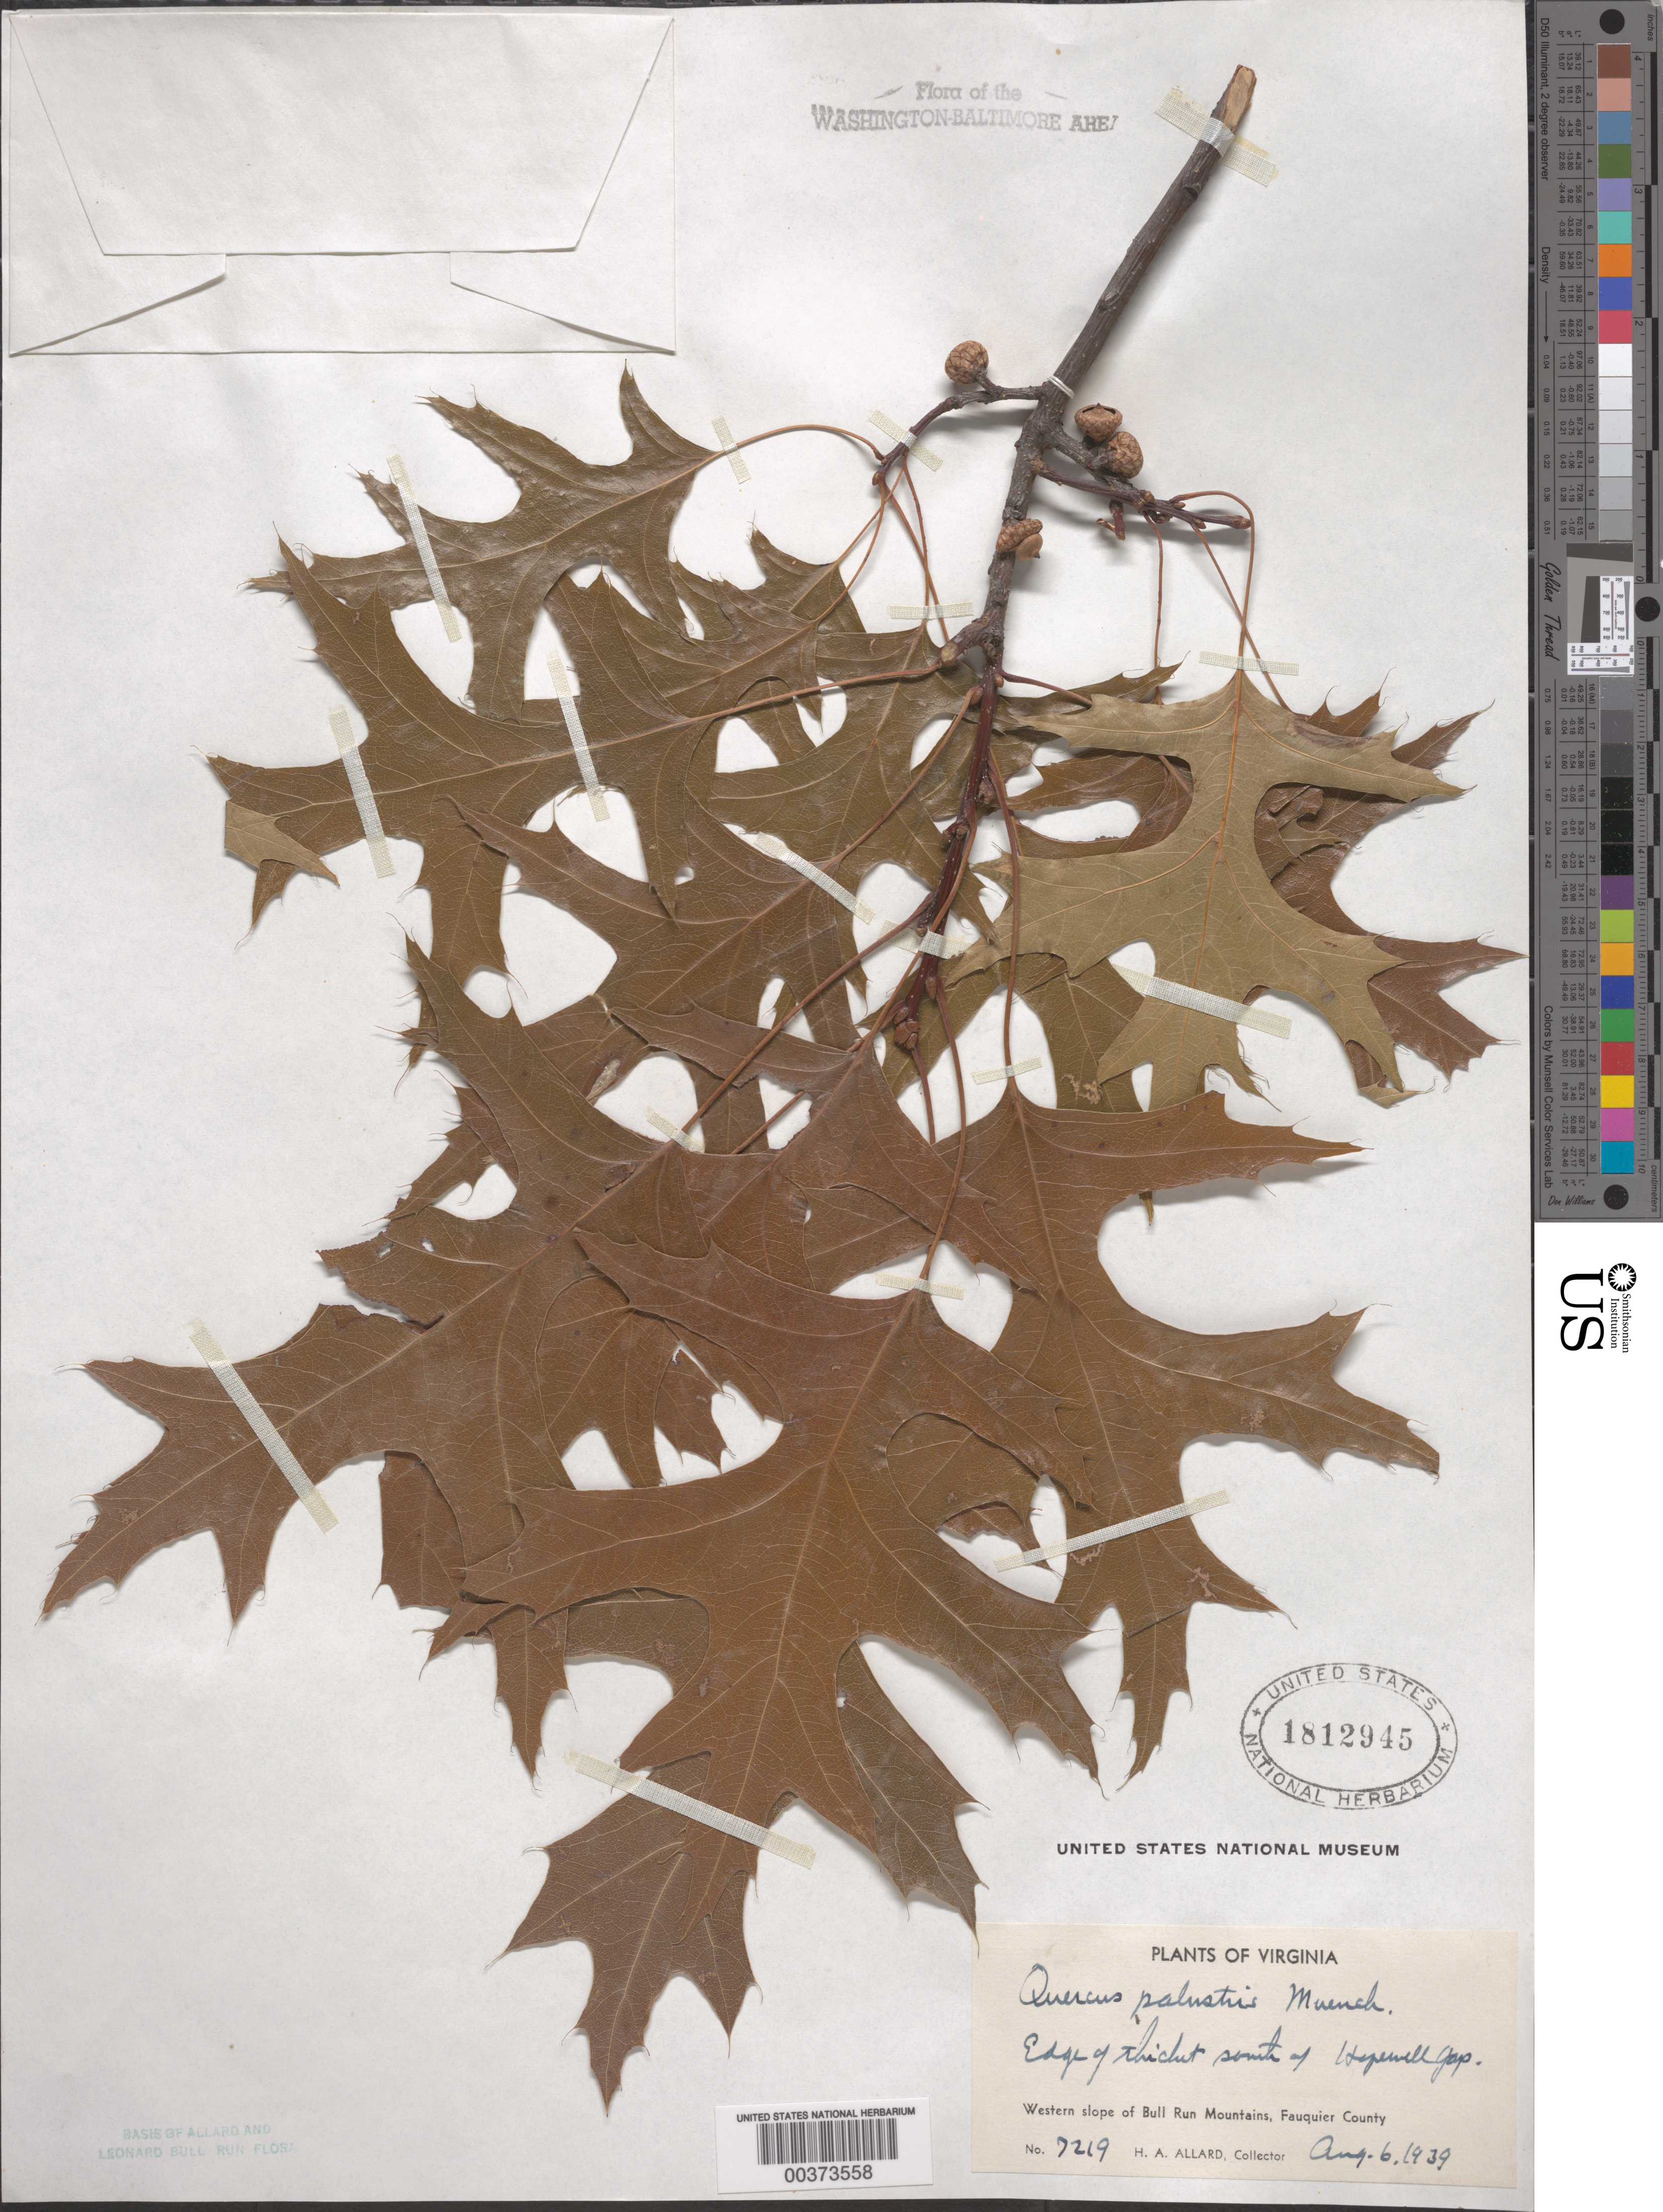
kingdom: Plantae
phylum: Tracheophyta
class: Magnoliopsida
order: Fagales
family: Fagaceae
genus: Quercus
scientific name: Quercus palustris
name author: Münchh.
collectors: H. A. Allard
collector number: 7219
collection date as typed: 06 Aug 1939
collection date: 1939-08-06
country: United States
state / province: Virginia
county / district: Fauquier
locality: South of Hopewell Gap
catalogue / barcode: US 1812945